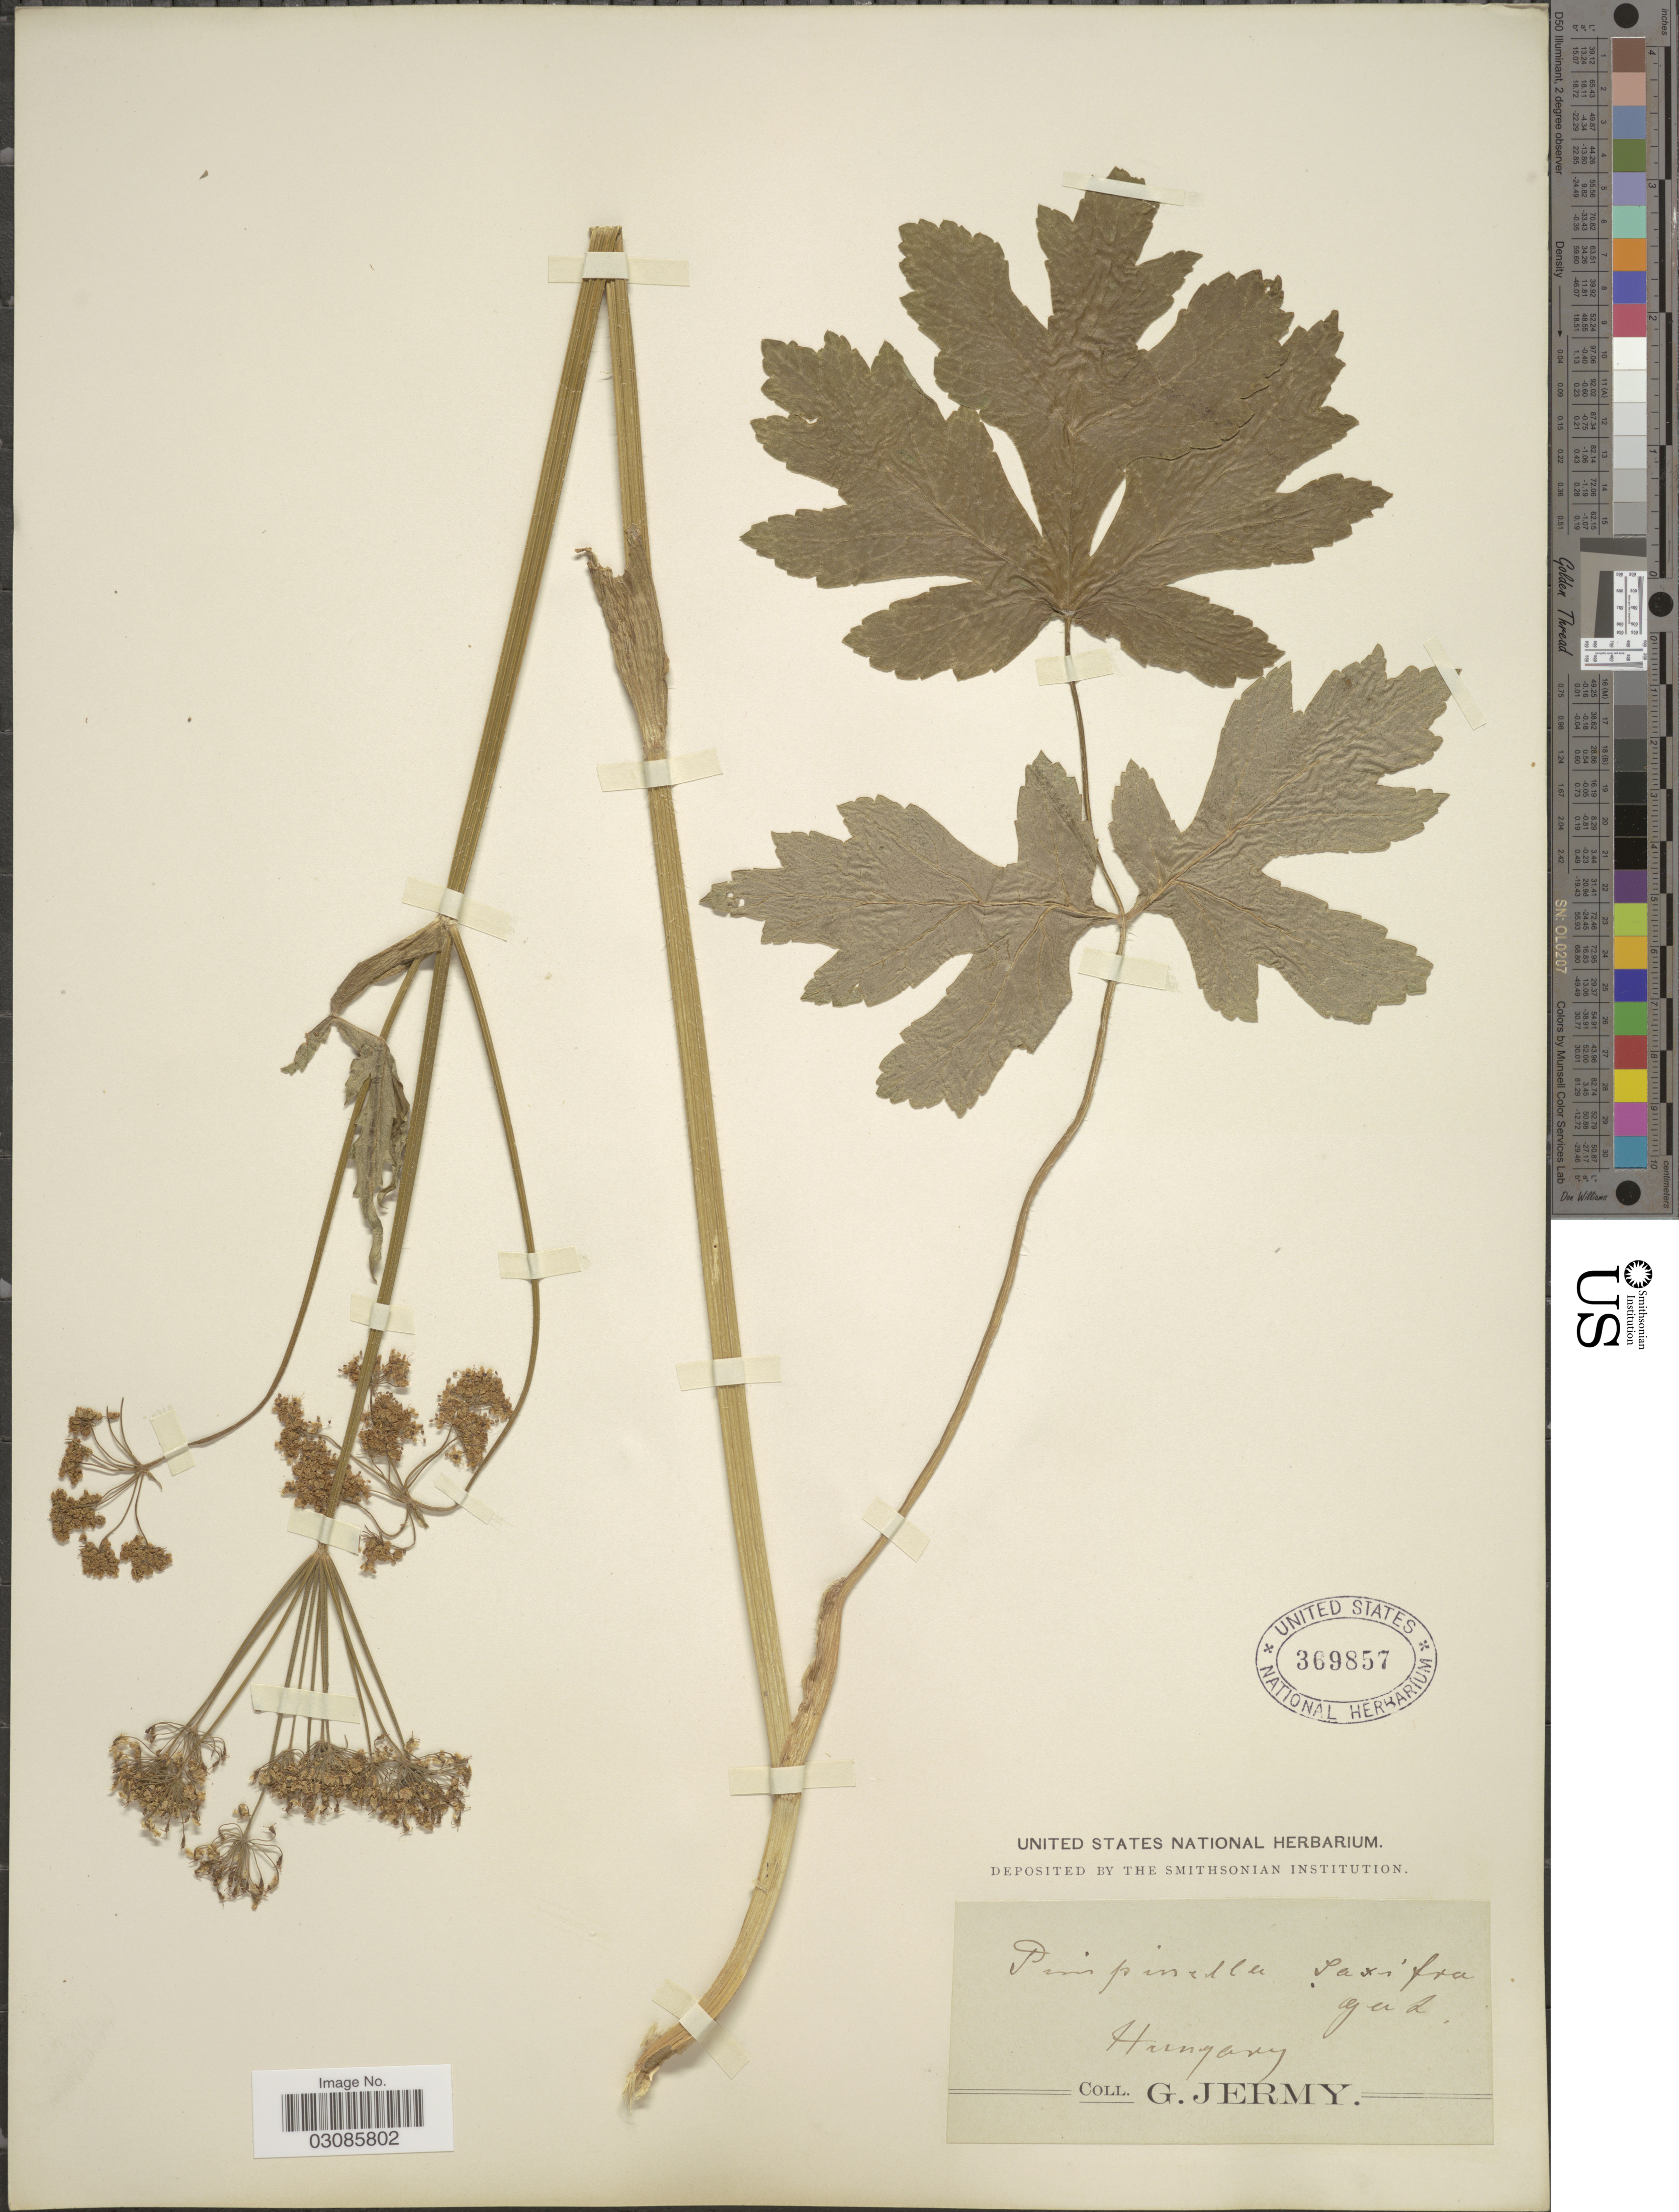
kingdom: Plantae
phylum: Tracheophyta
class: Magnoliopsida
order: Apiales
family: Apiaceae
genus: Pimpinella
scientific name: Pimpinella saxifraga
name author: L.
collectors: G. Jermy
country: Hungary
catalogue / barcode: US 369857